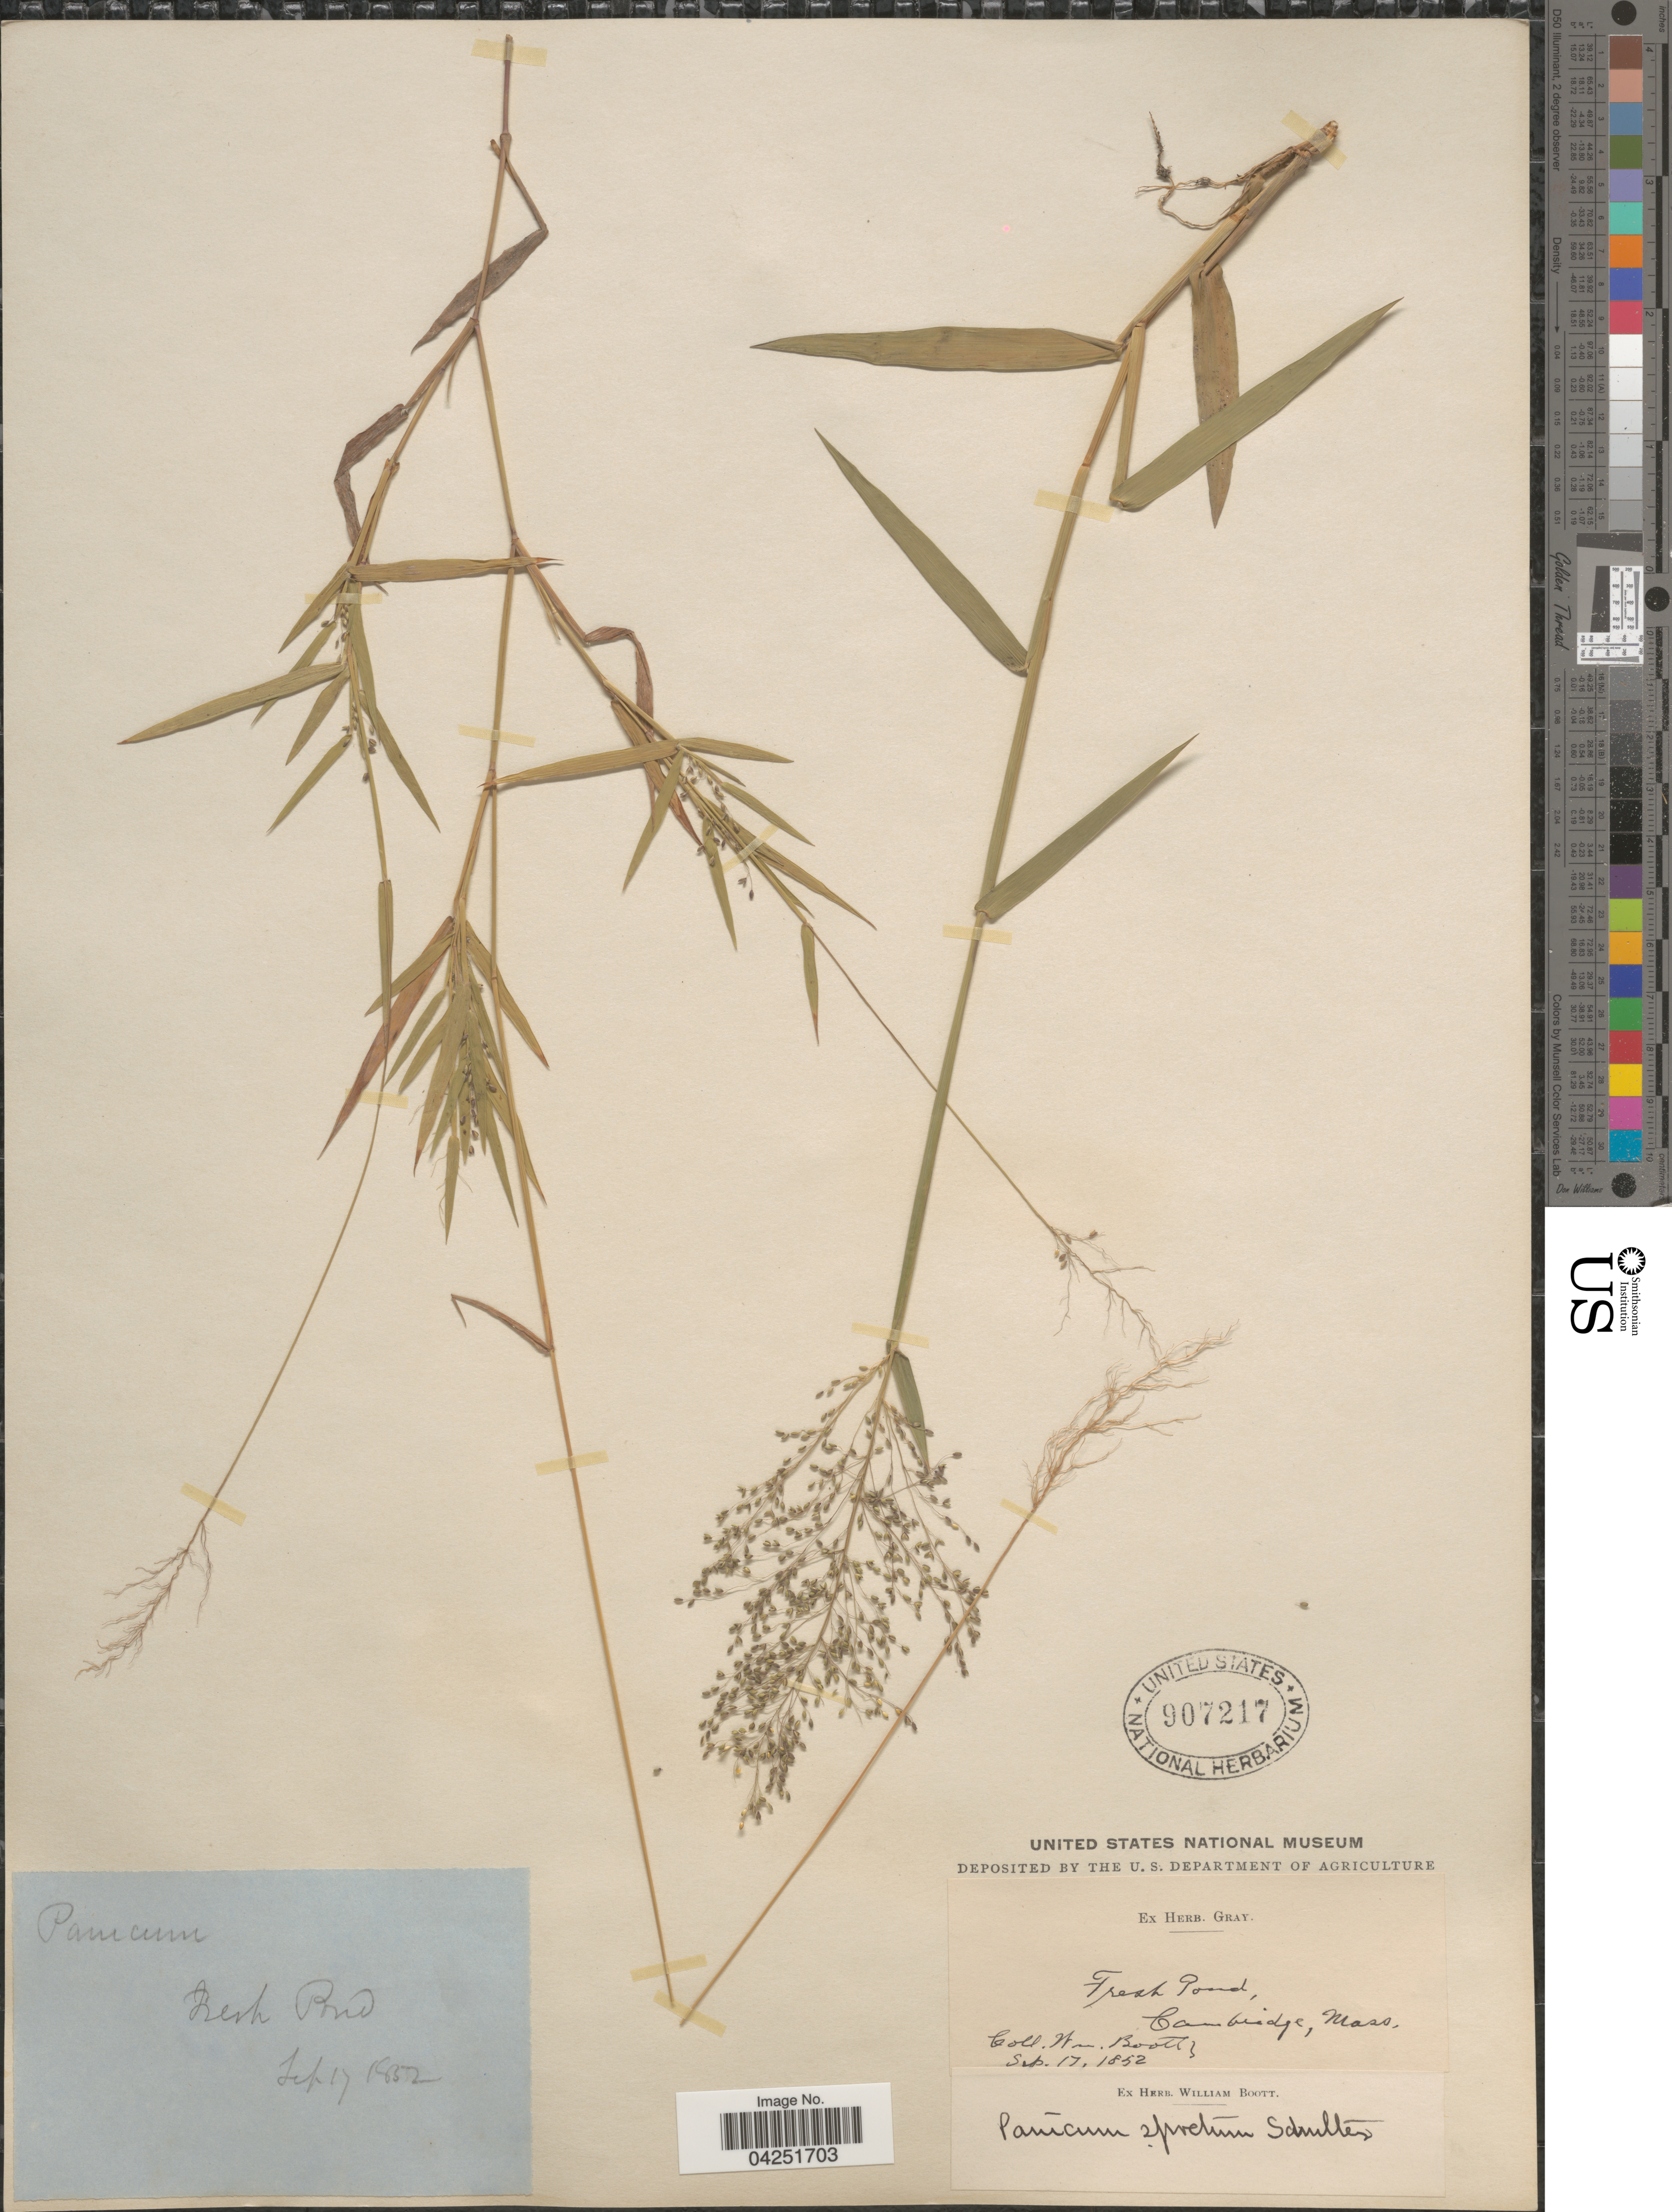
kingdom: Plantae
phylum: Tracheophyta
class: Liliopsida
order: Poales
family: Poaceae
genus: Dichanthelium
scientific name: Dichanthelium acuminatum var. densiflorum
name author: (Rand & Redfield) Gould & C.A. Clark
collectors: W. Boott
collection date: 1852-09-17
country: United States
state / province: Massachusetts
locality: Fresh Pond, Cambridge.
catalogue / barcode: US 907217